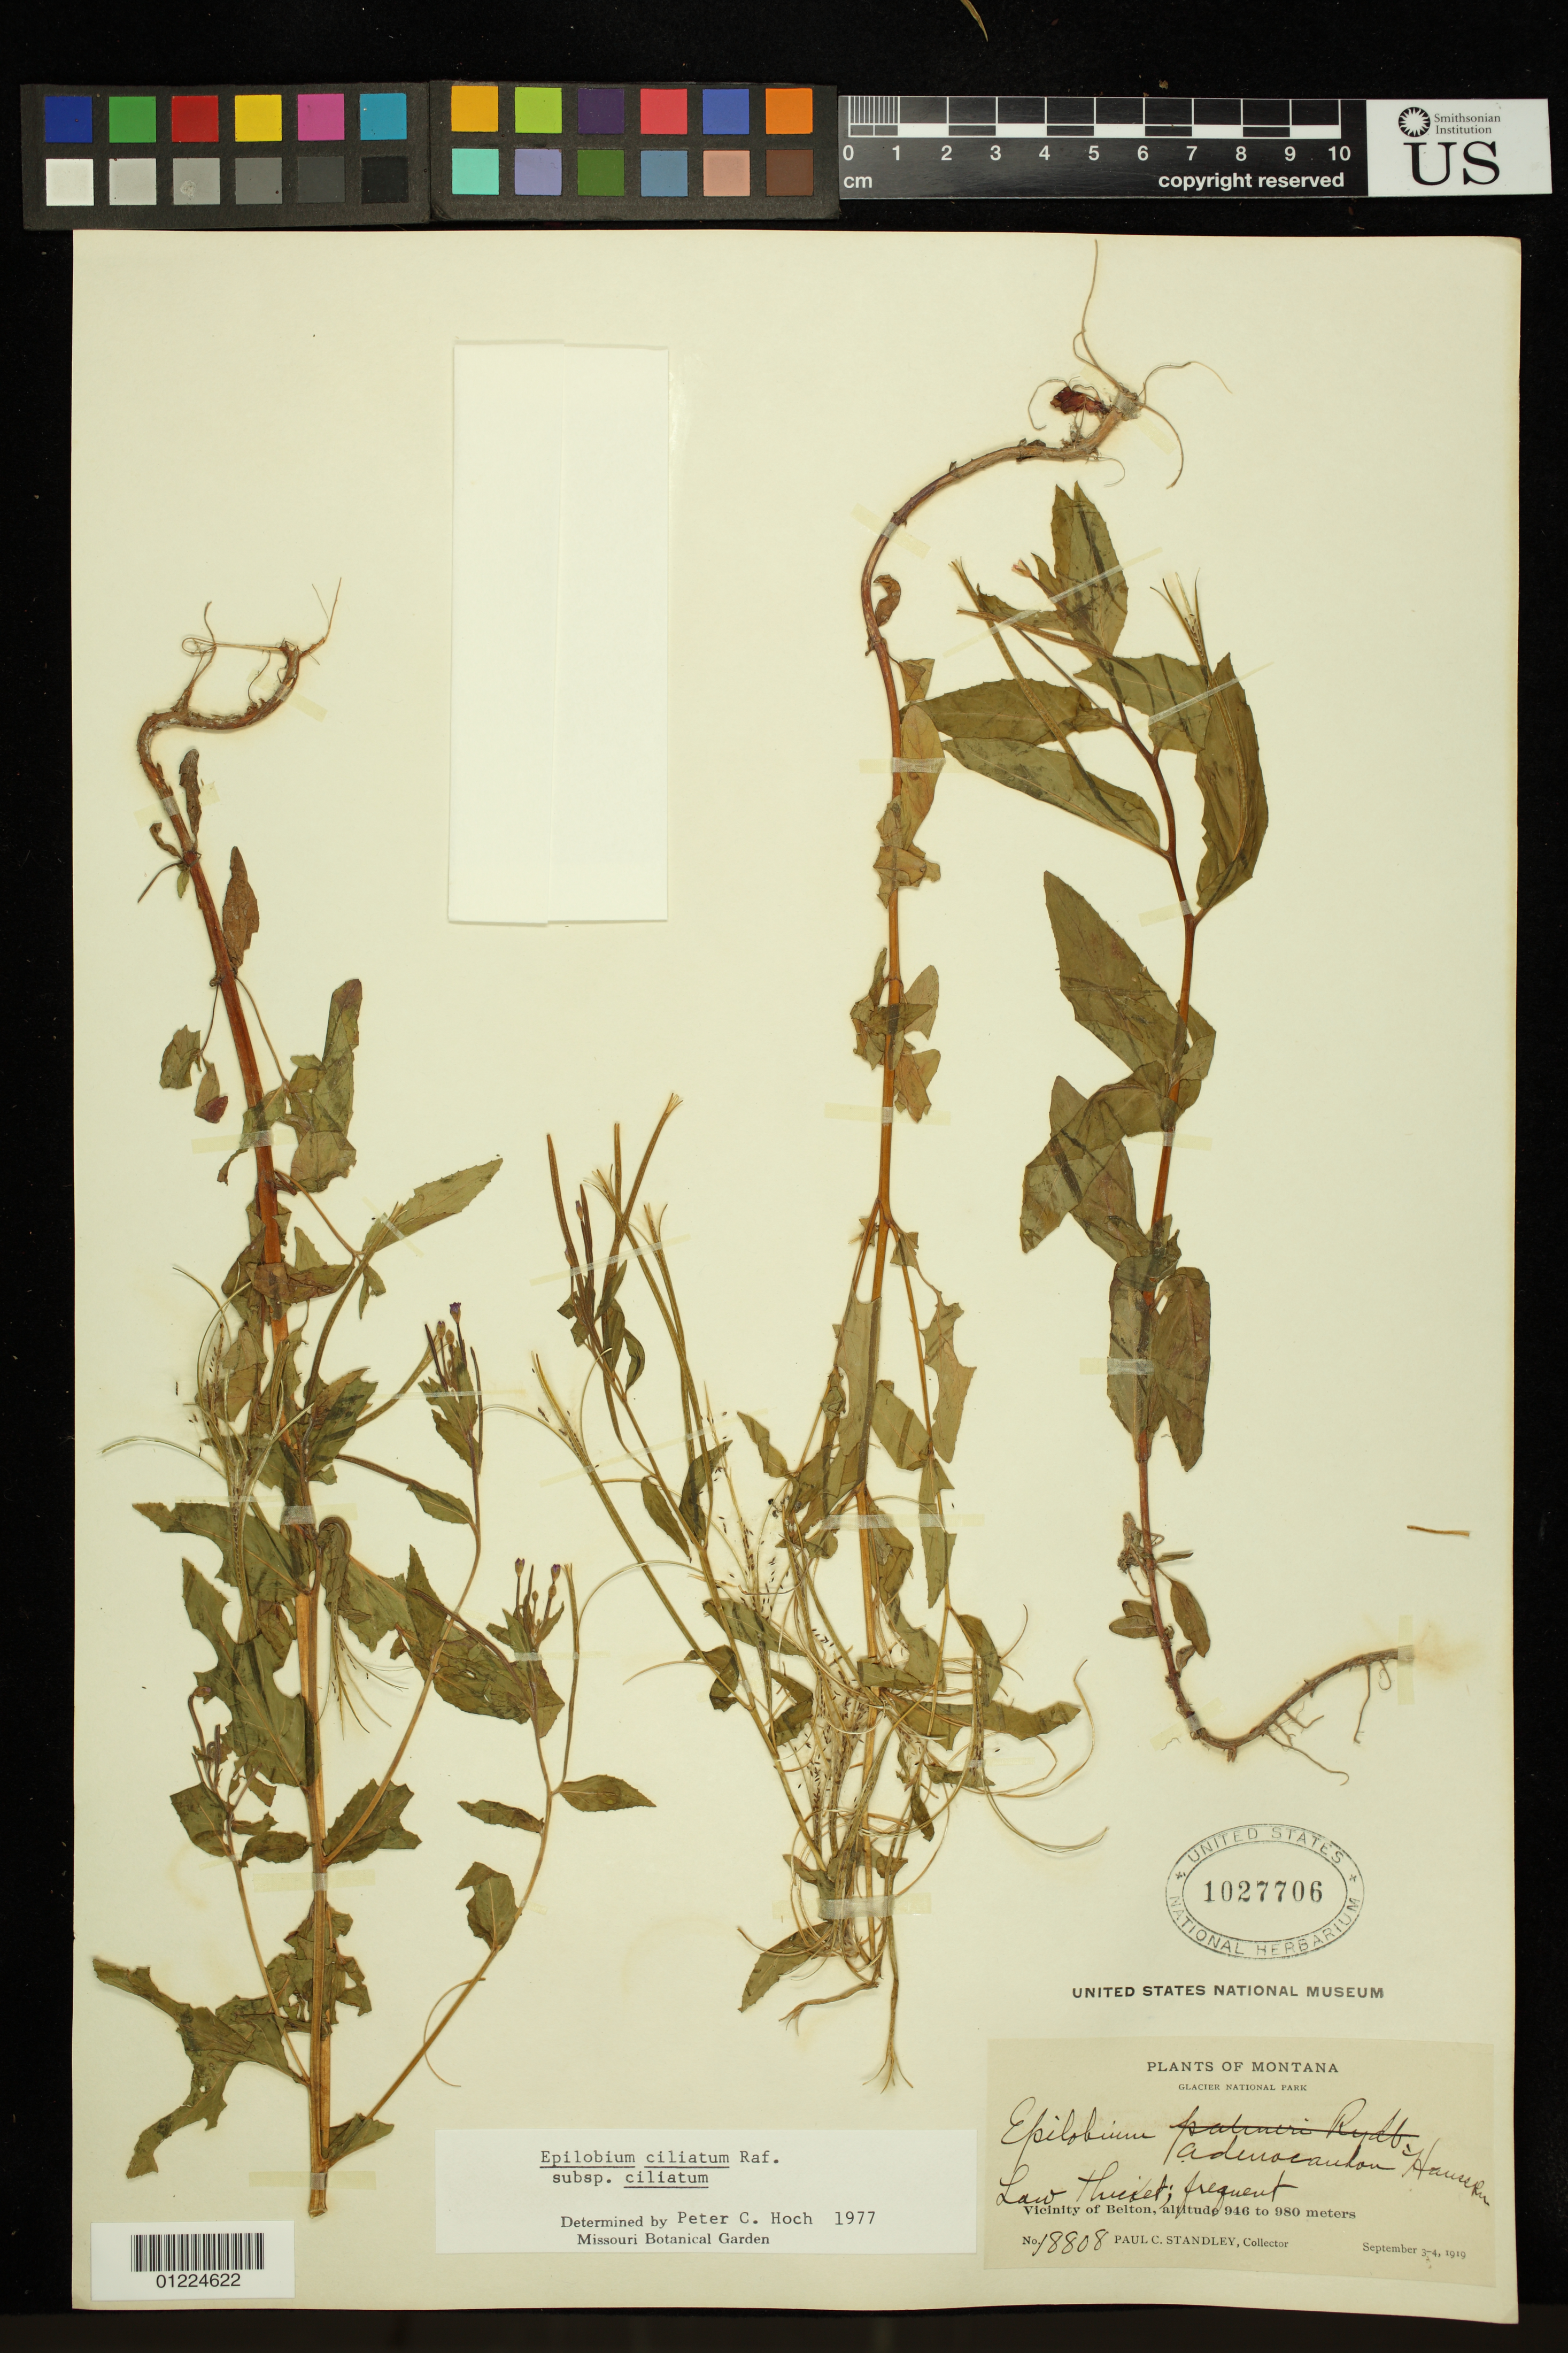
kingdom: Plantae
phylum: Tracheophyta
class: Magnoliopsida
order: Myrtales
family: Onagraceae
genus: Epilobium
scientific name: Epilobium ciliatum subsp. ciliatum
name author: Raf.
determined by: Hoch, P. C.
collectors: P. C. Standley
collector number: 18808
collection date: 1919-09-03,1919-09-04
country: United States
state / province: Montana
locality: Vicinity of Belton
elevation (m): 946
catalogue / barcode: US 1027706